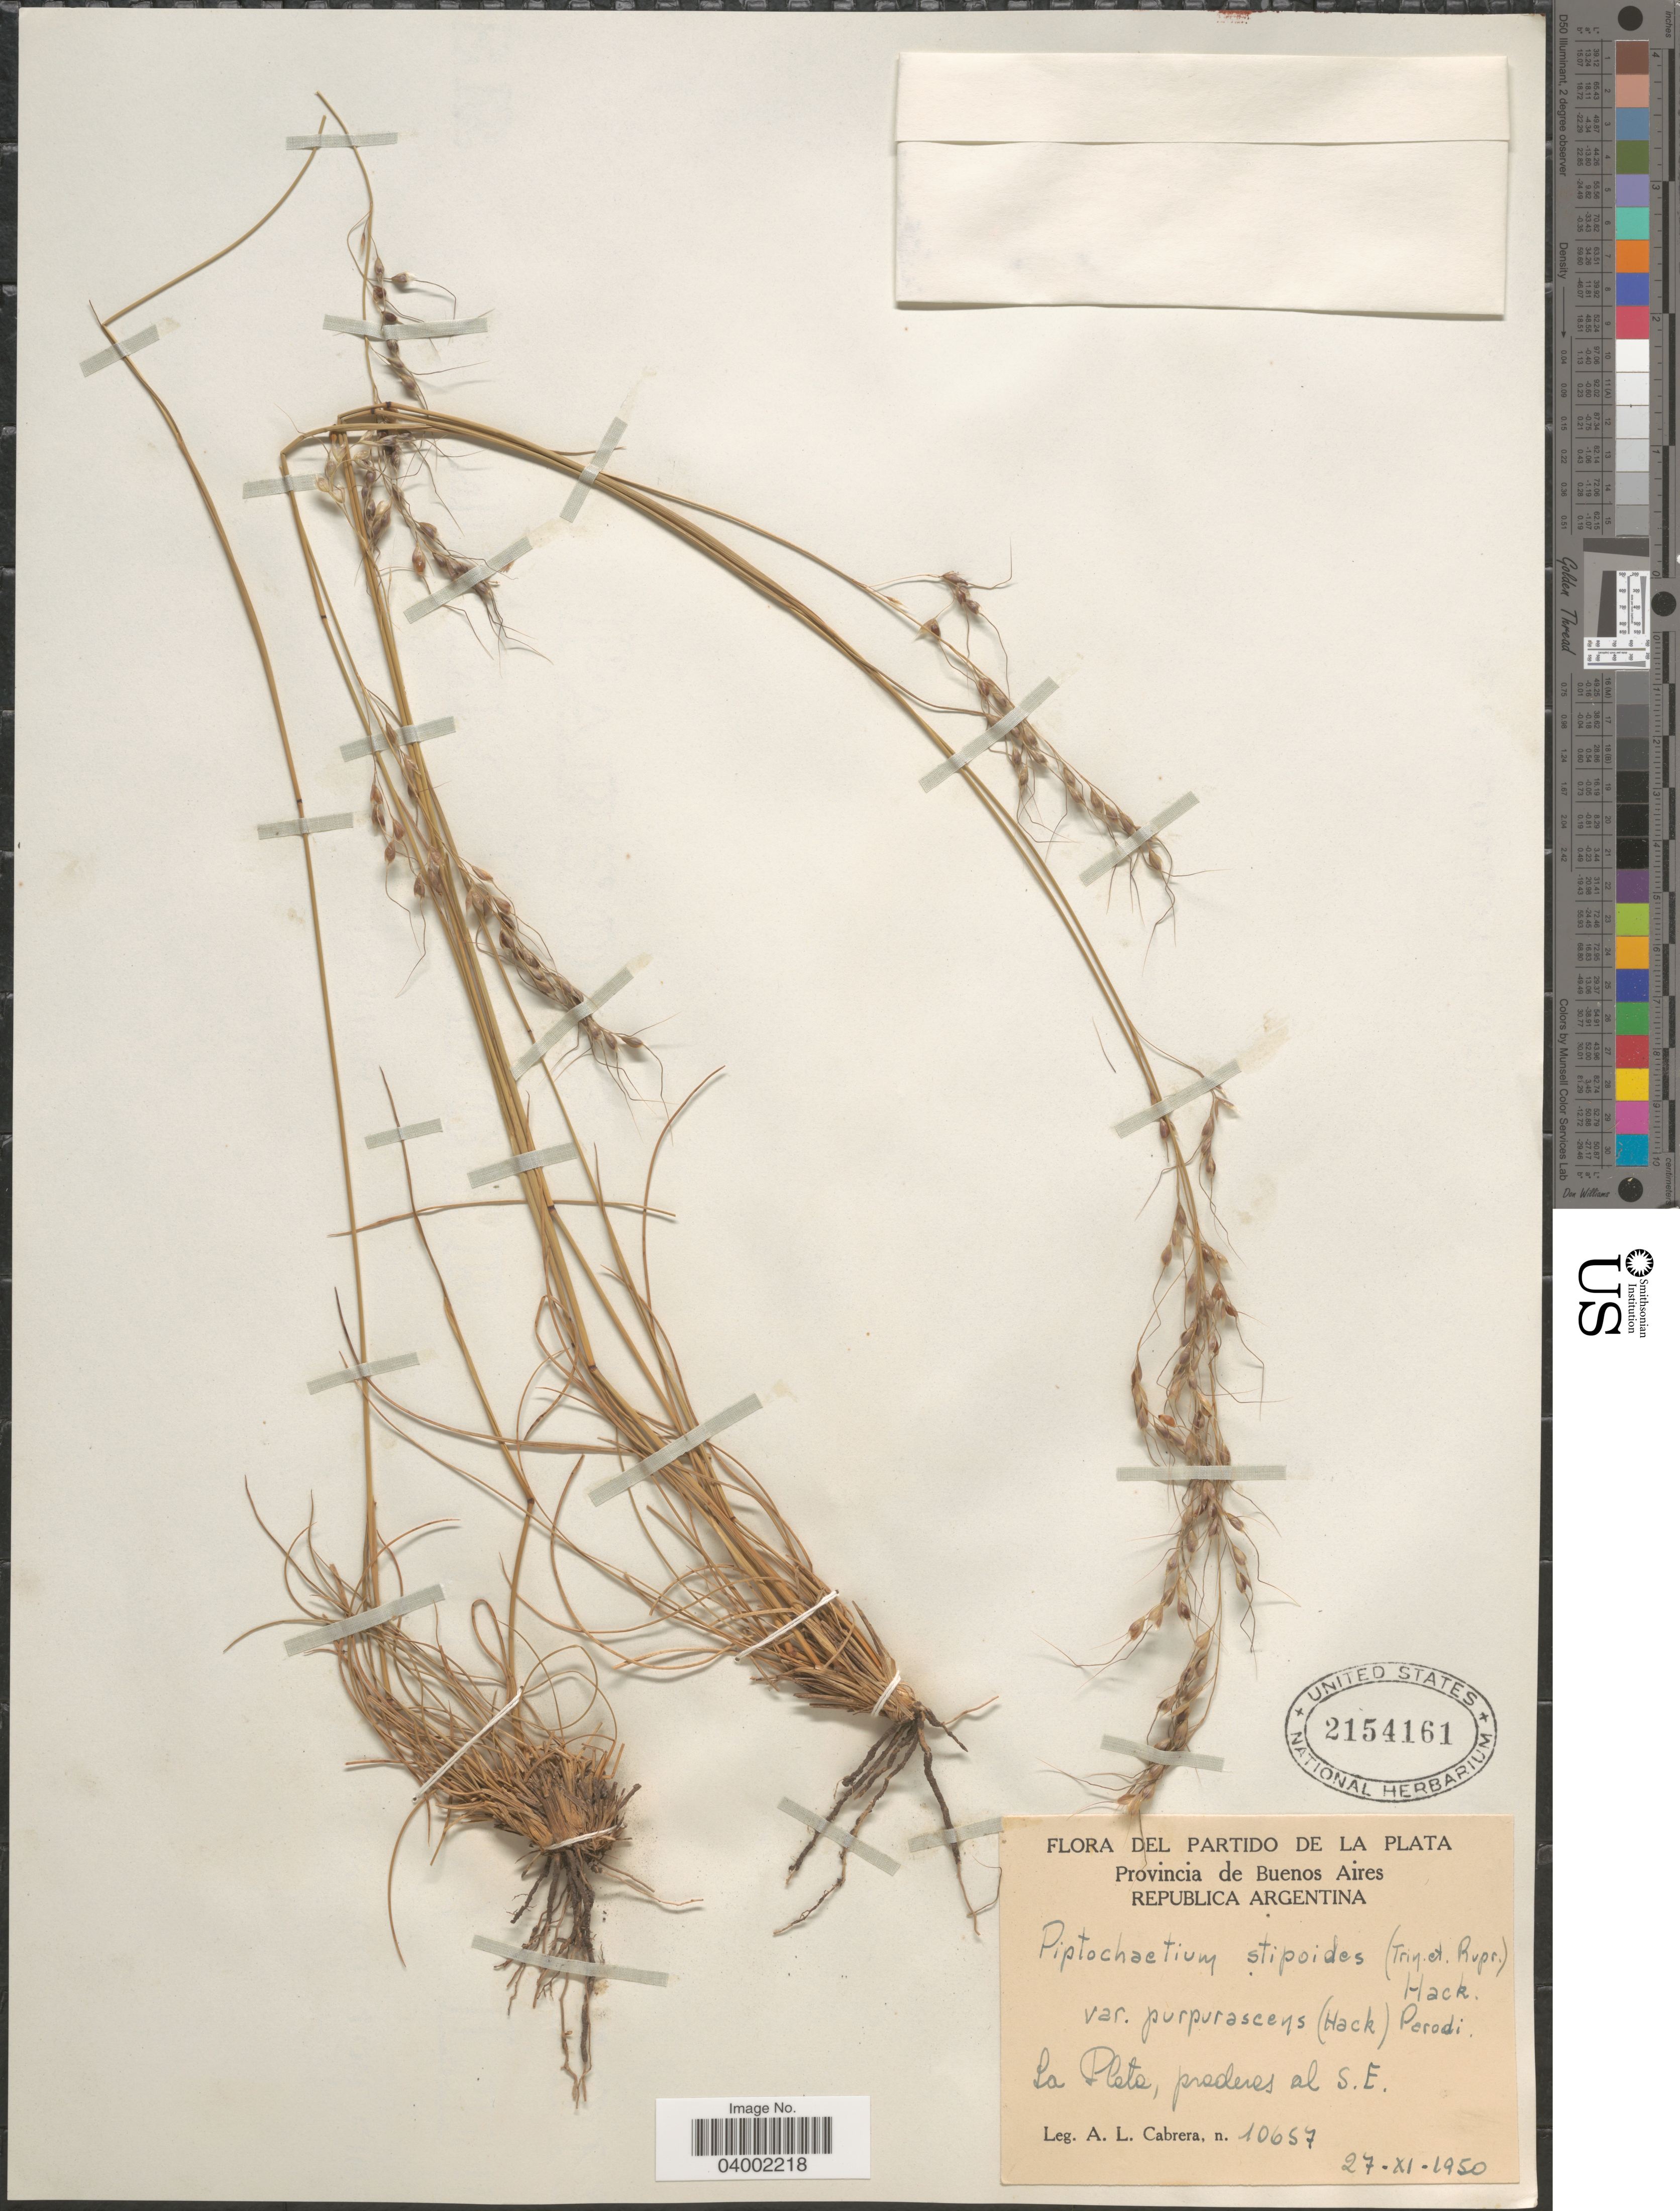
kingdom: Plantae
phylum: Tracheophyta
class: Liliopsida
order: Poales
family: Poaceae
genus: Piptochaetium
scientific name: Piptochaetium stipoides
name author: (Trin. & Rupr.) Hack. & Arechav.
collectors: A. L. Cabrera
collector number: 10657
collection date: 1950-11-27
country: Argentina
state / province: Buenos Aires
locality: Partido de La Plata. Republica Argentina. La Plata, praderes al S. E.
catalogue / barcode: US 2154161